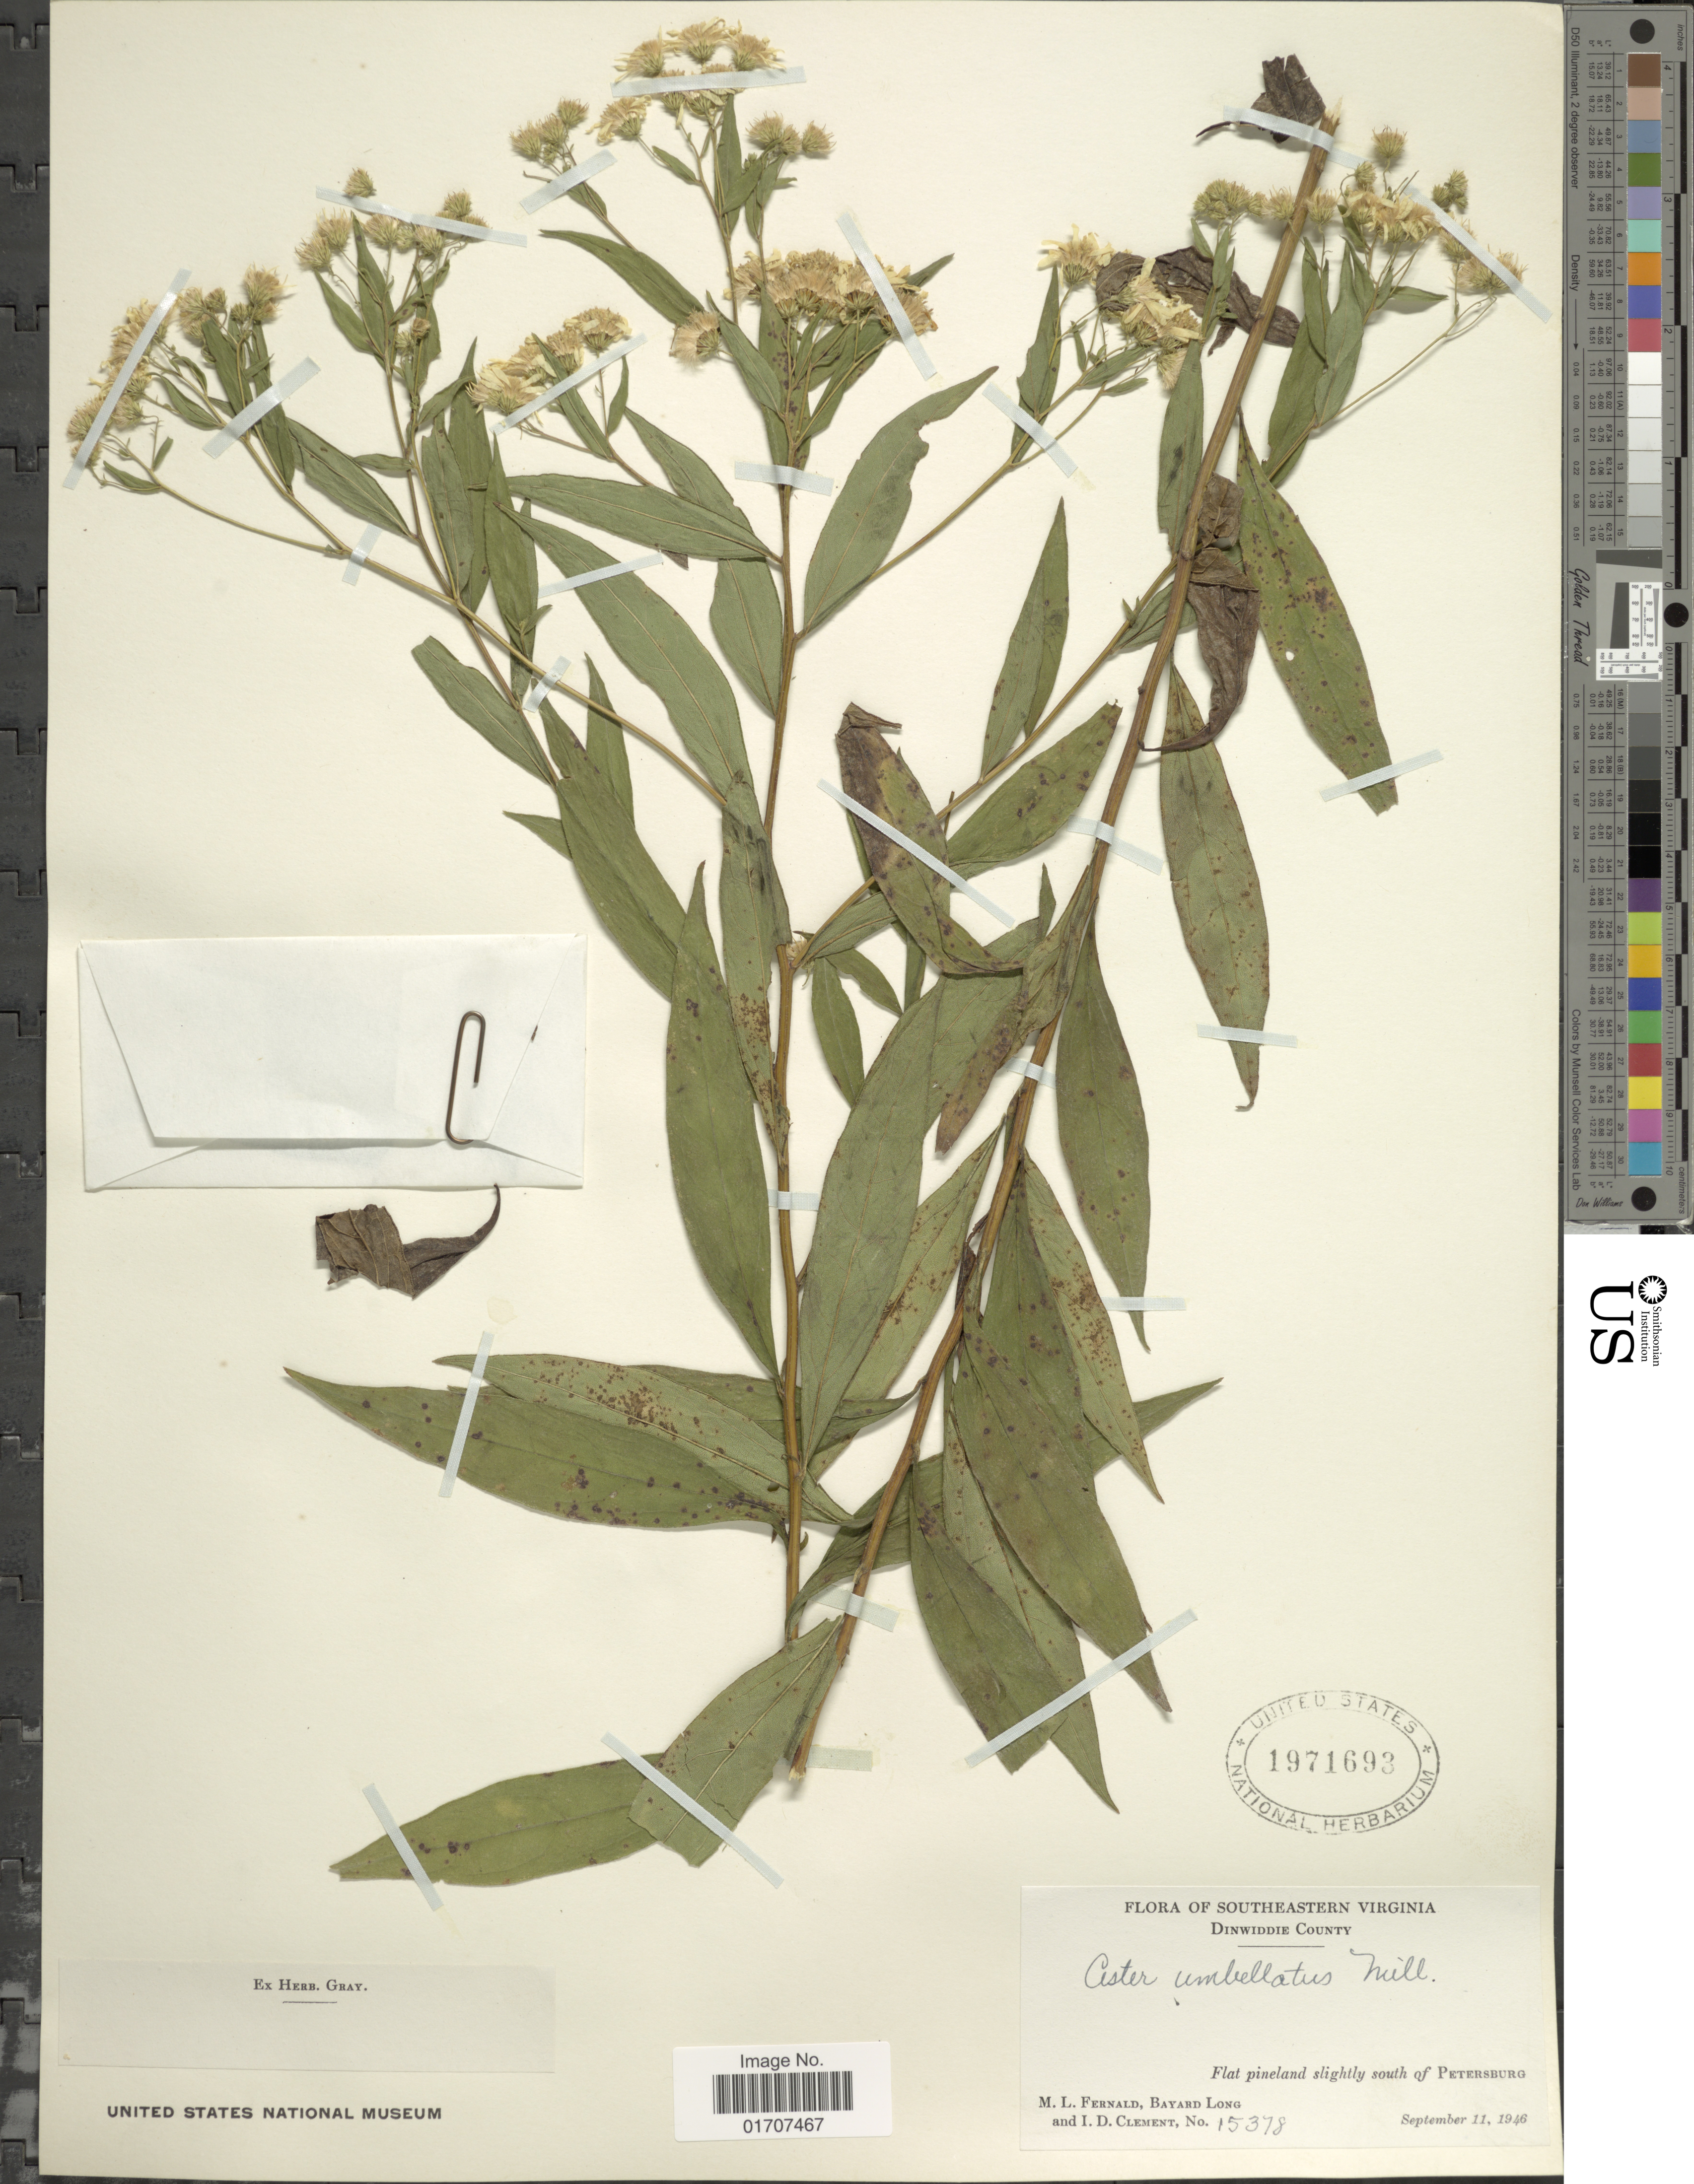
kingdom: Plantae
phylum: Tracheophyta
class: Magnoliopsida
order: Asterales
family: Asteraceae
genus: Doellingeria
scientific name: Doellingeria umbellata var. umbellata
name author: Nees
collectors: M. L. Fernald, B. Long & I. Clement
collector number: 15378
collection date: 1946-09-11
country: United States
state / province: Virginia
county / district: Dinwiddie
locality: Southeastern Virginia, Dinwiddie County, Flat pineland slightly south of Petersburg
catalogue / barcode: US 1971693